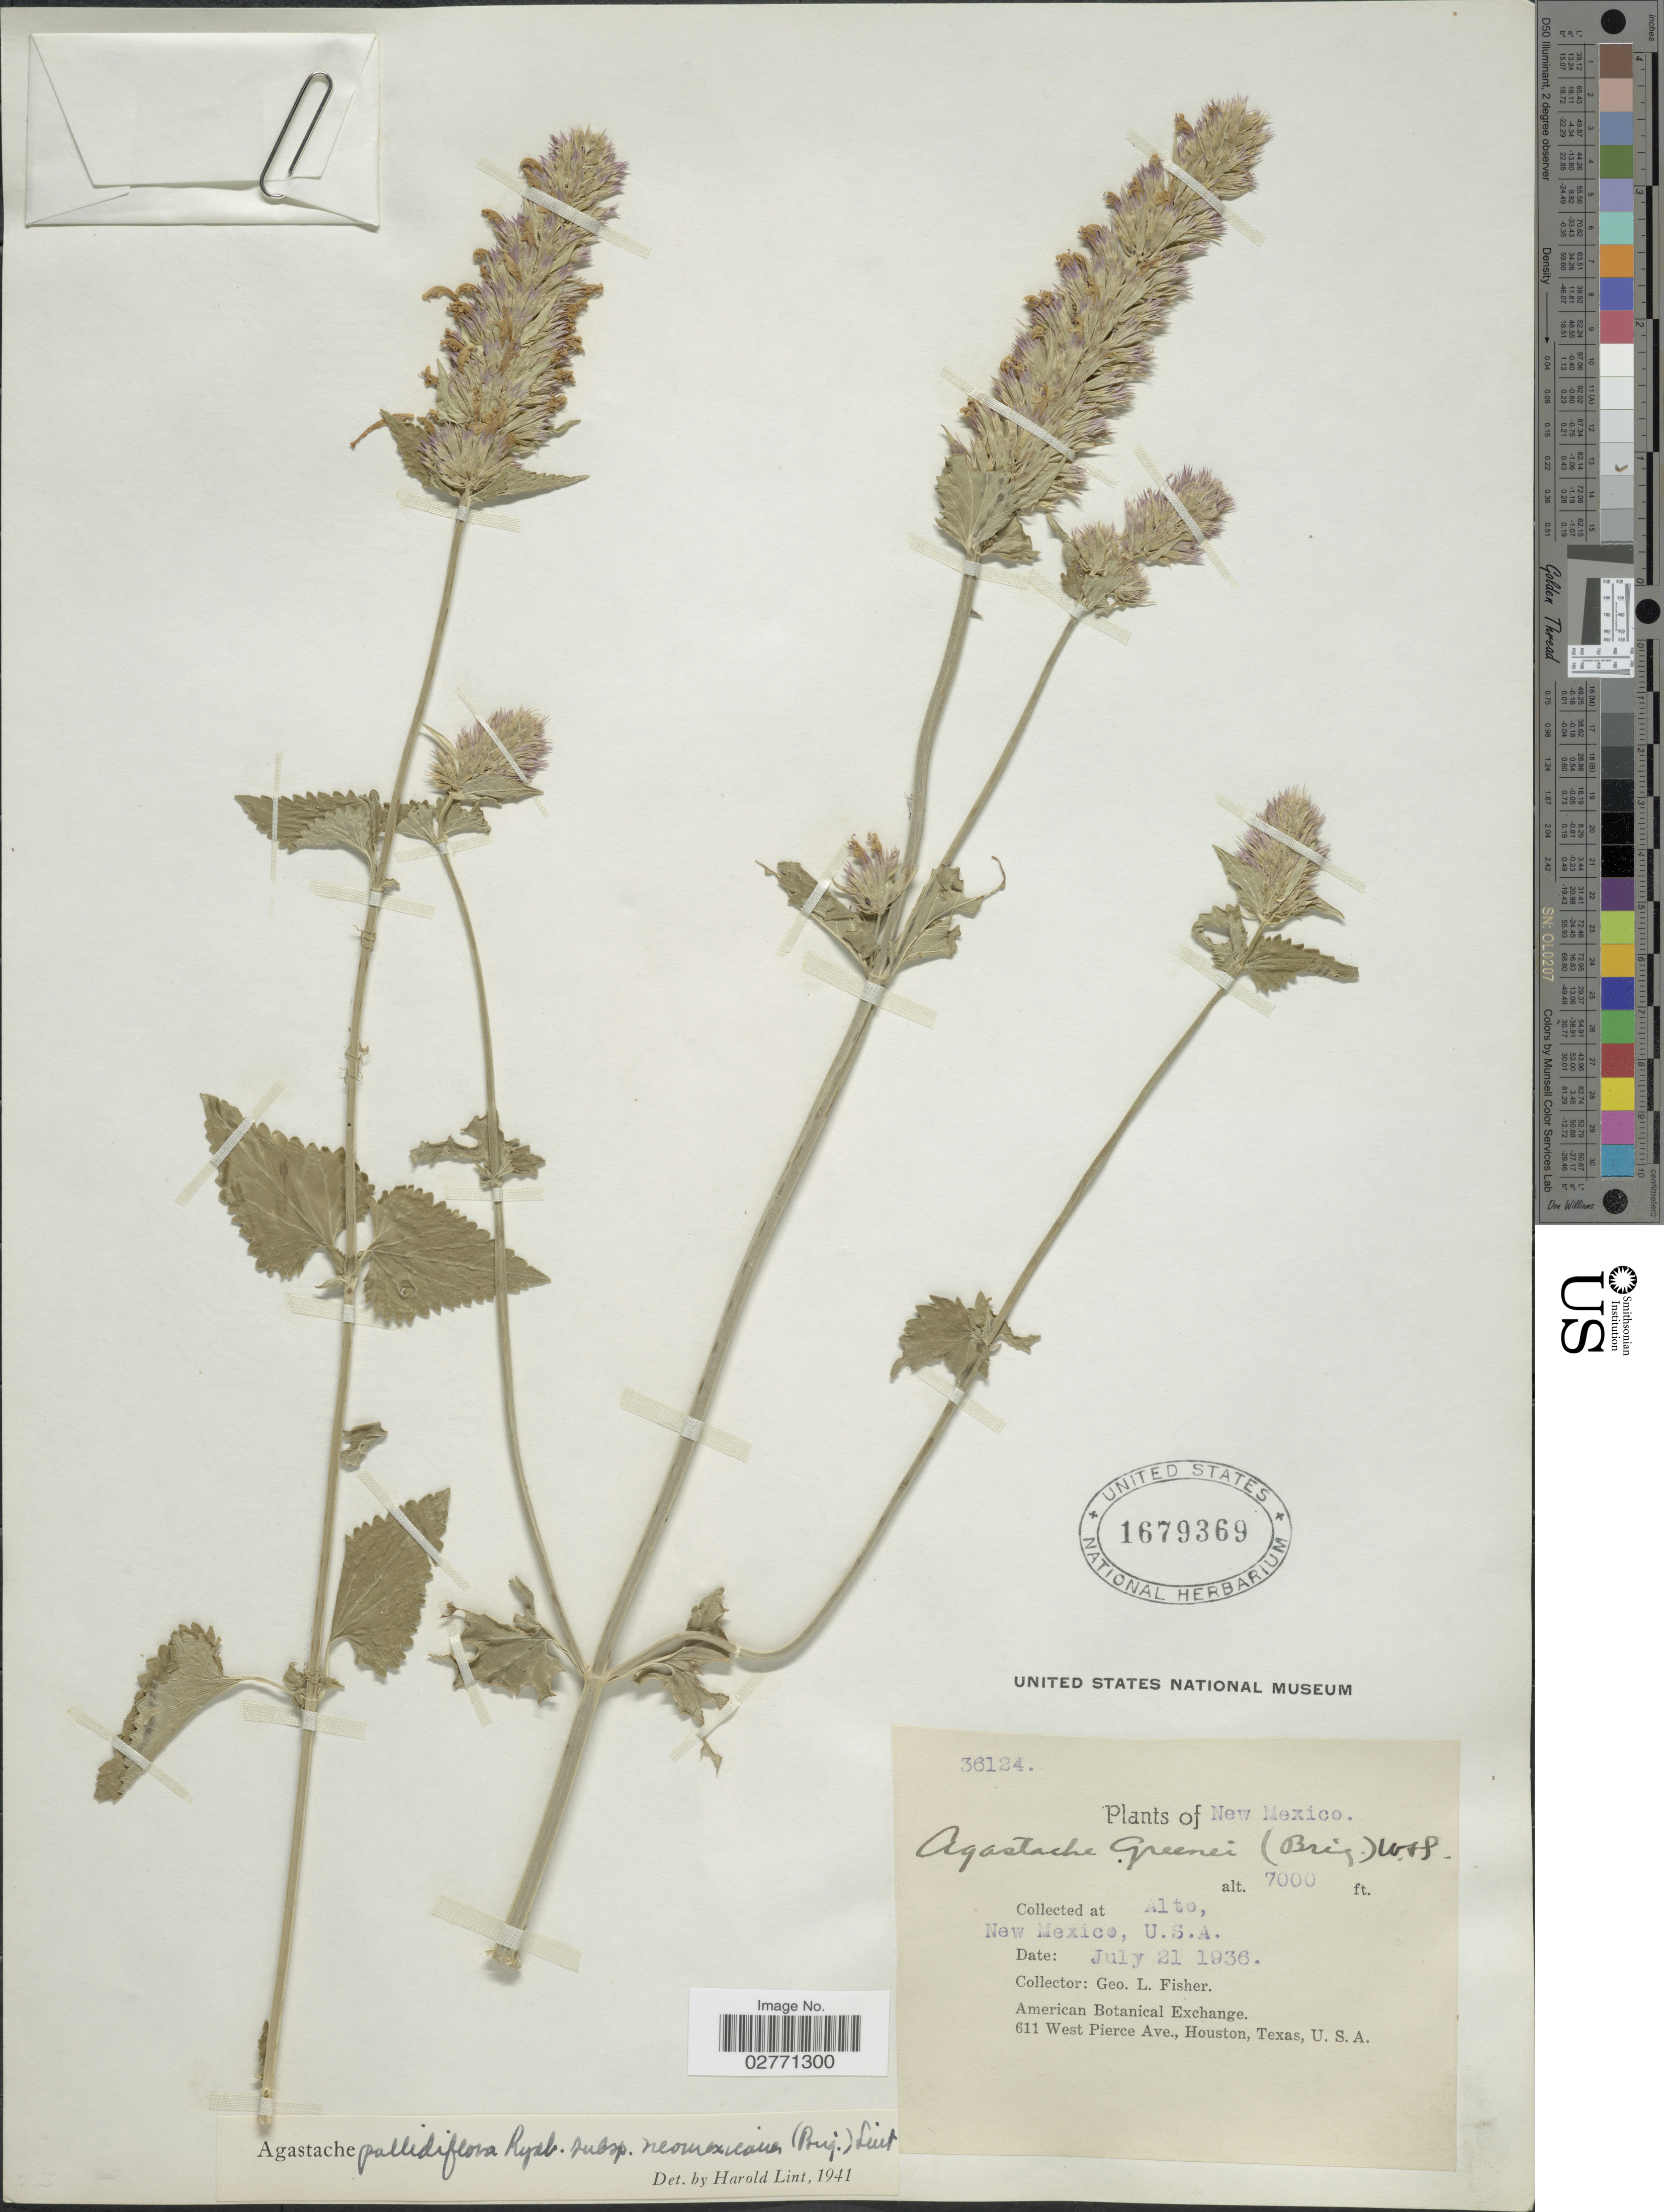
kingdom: Plantae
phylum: Tracheophyta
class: Magnoliopsida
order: Lamiales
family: Lamiaceae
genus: Agastache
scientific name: Agastache pallidiflora subsp. neomexicana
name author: (Briq.) Lint & Epling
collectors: G. L. Fisher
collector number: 36124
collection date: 1936-07-21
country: United States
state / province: New Mexico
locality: Alto.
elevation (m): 2134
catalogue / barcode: US 1679369